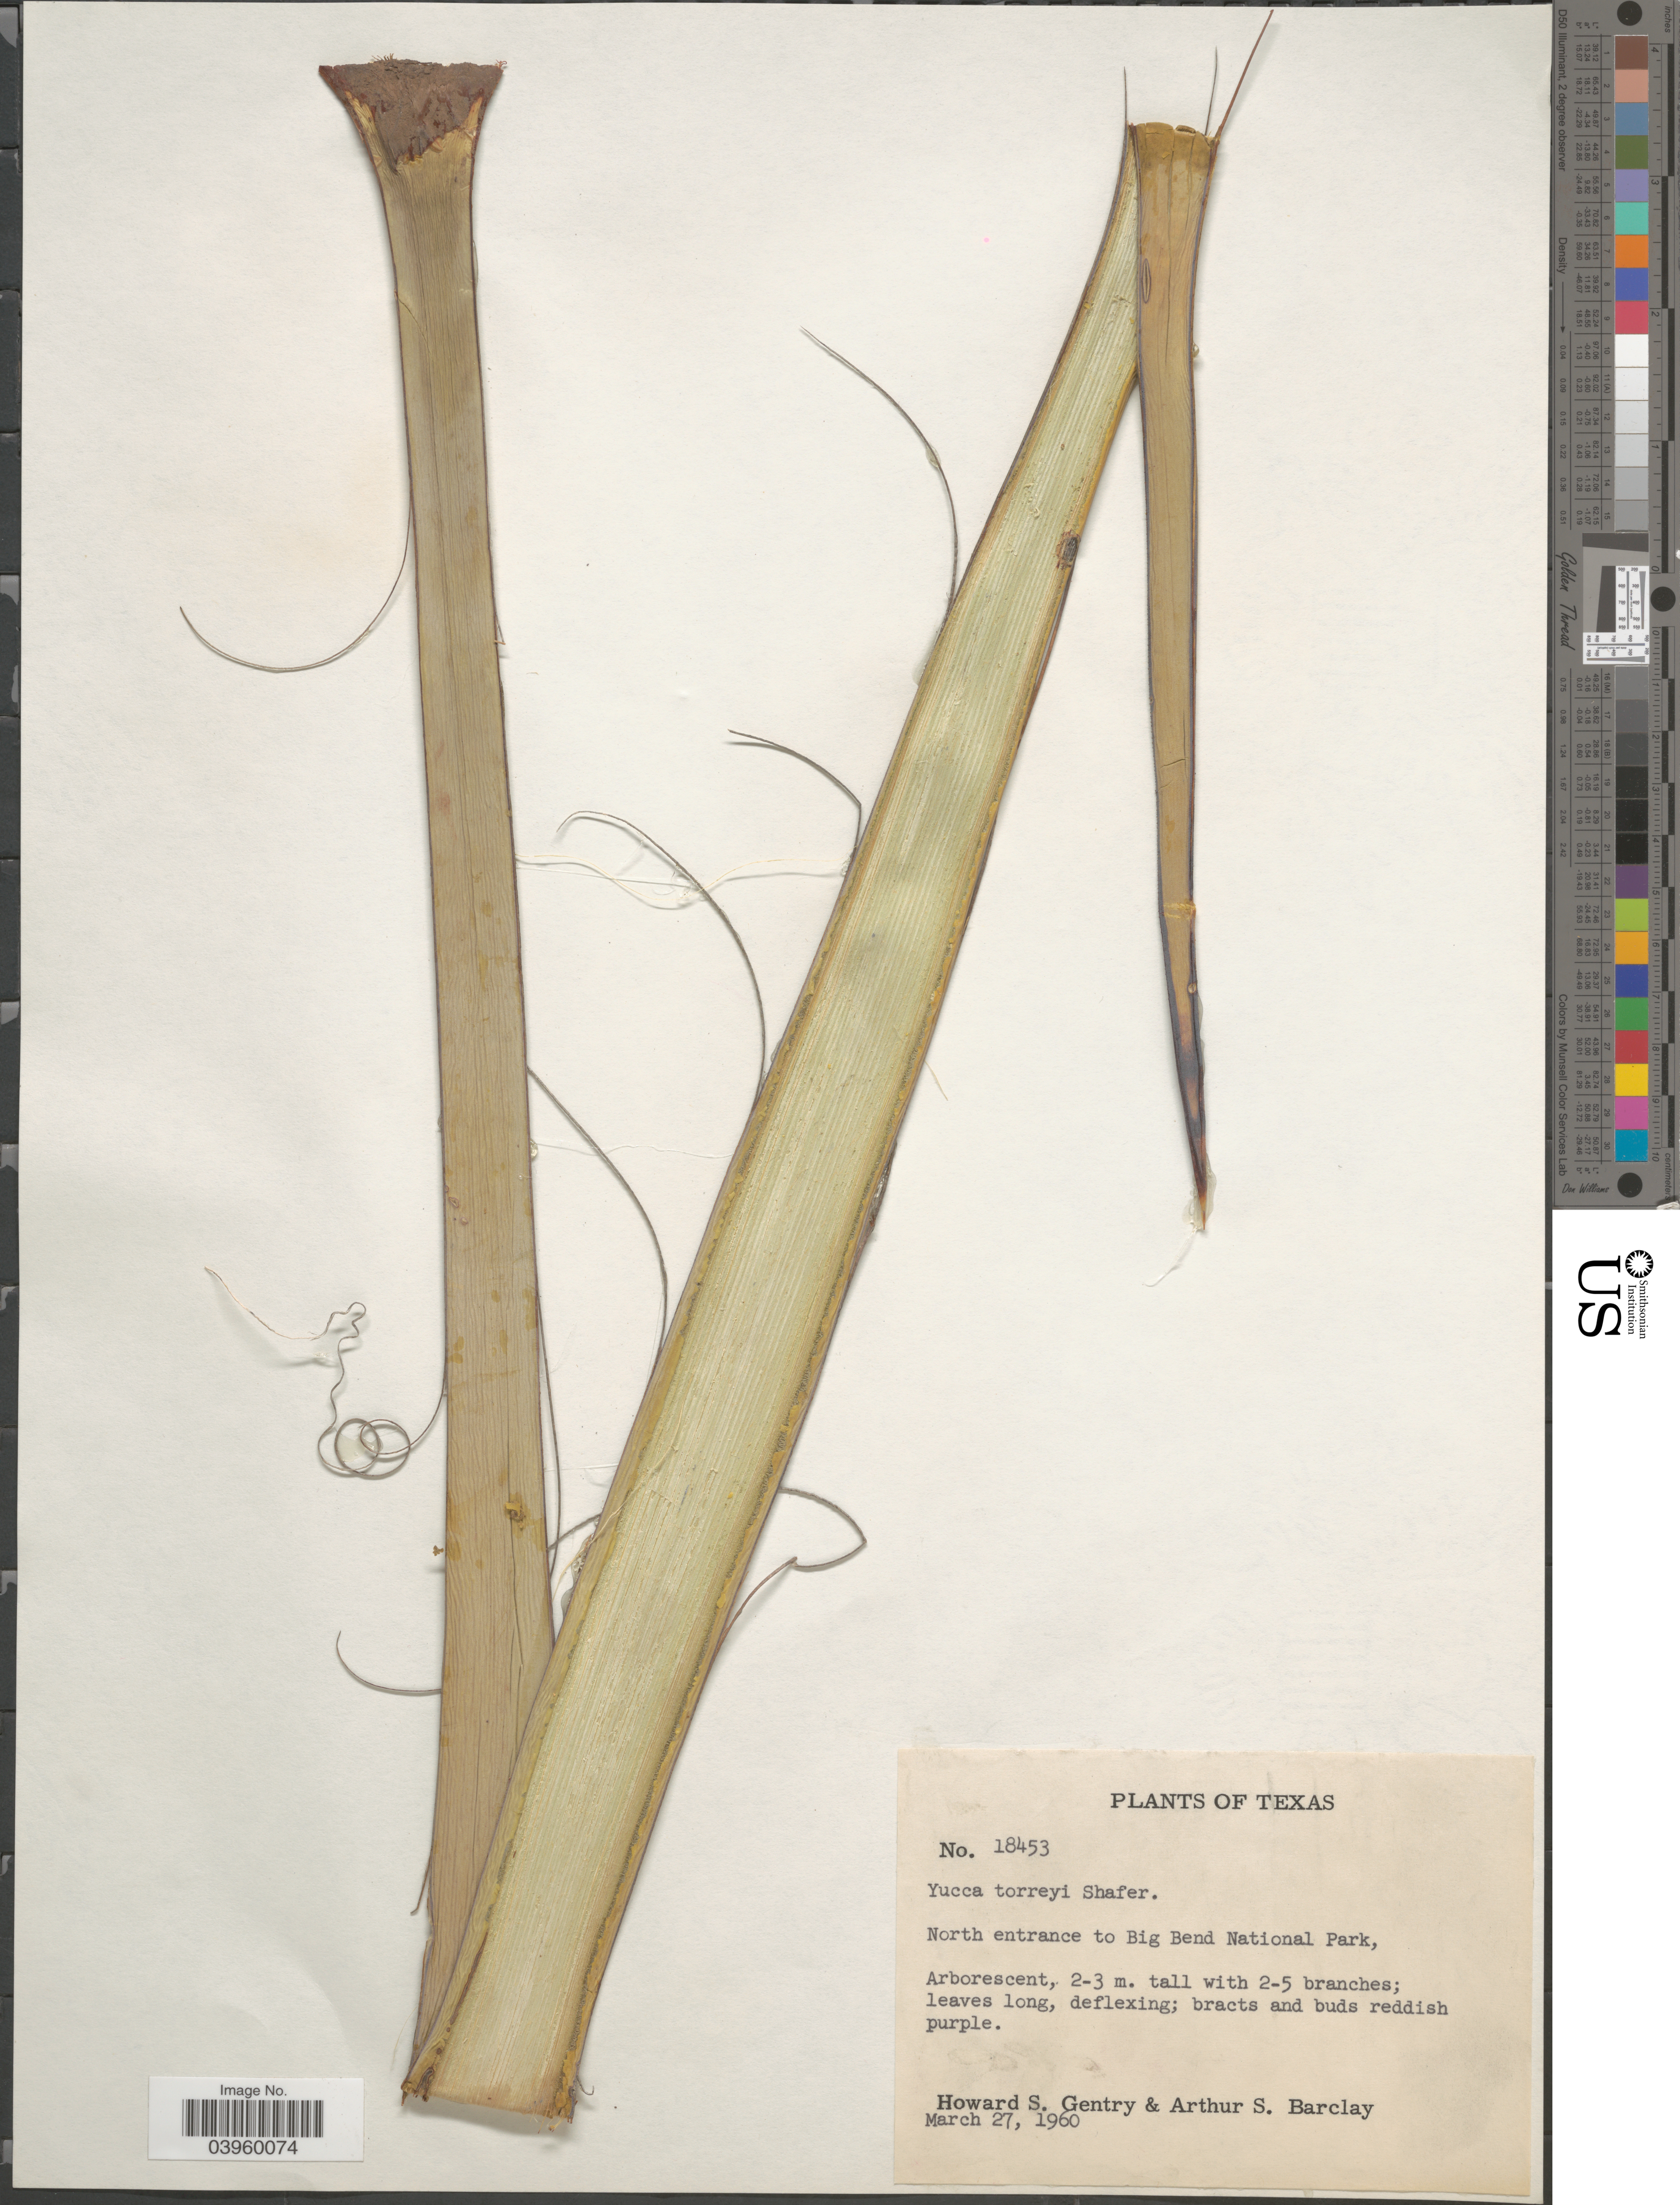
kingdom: Plantae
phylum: Tracheophyta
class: Liliopsida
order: Asparagales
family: Asparagaceae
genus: Yucca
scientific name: Yucca torreyi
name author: Shafer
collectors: H. S. Gentry & A. S. Barclay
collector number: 18453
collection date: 1960-03-27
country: United States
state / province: Texas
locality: North entrance to Big Bend National Park.